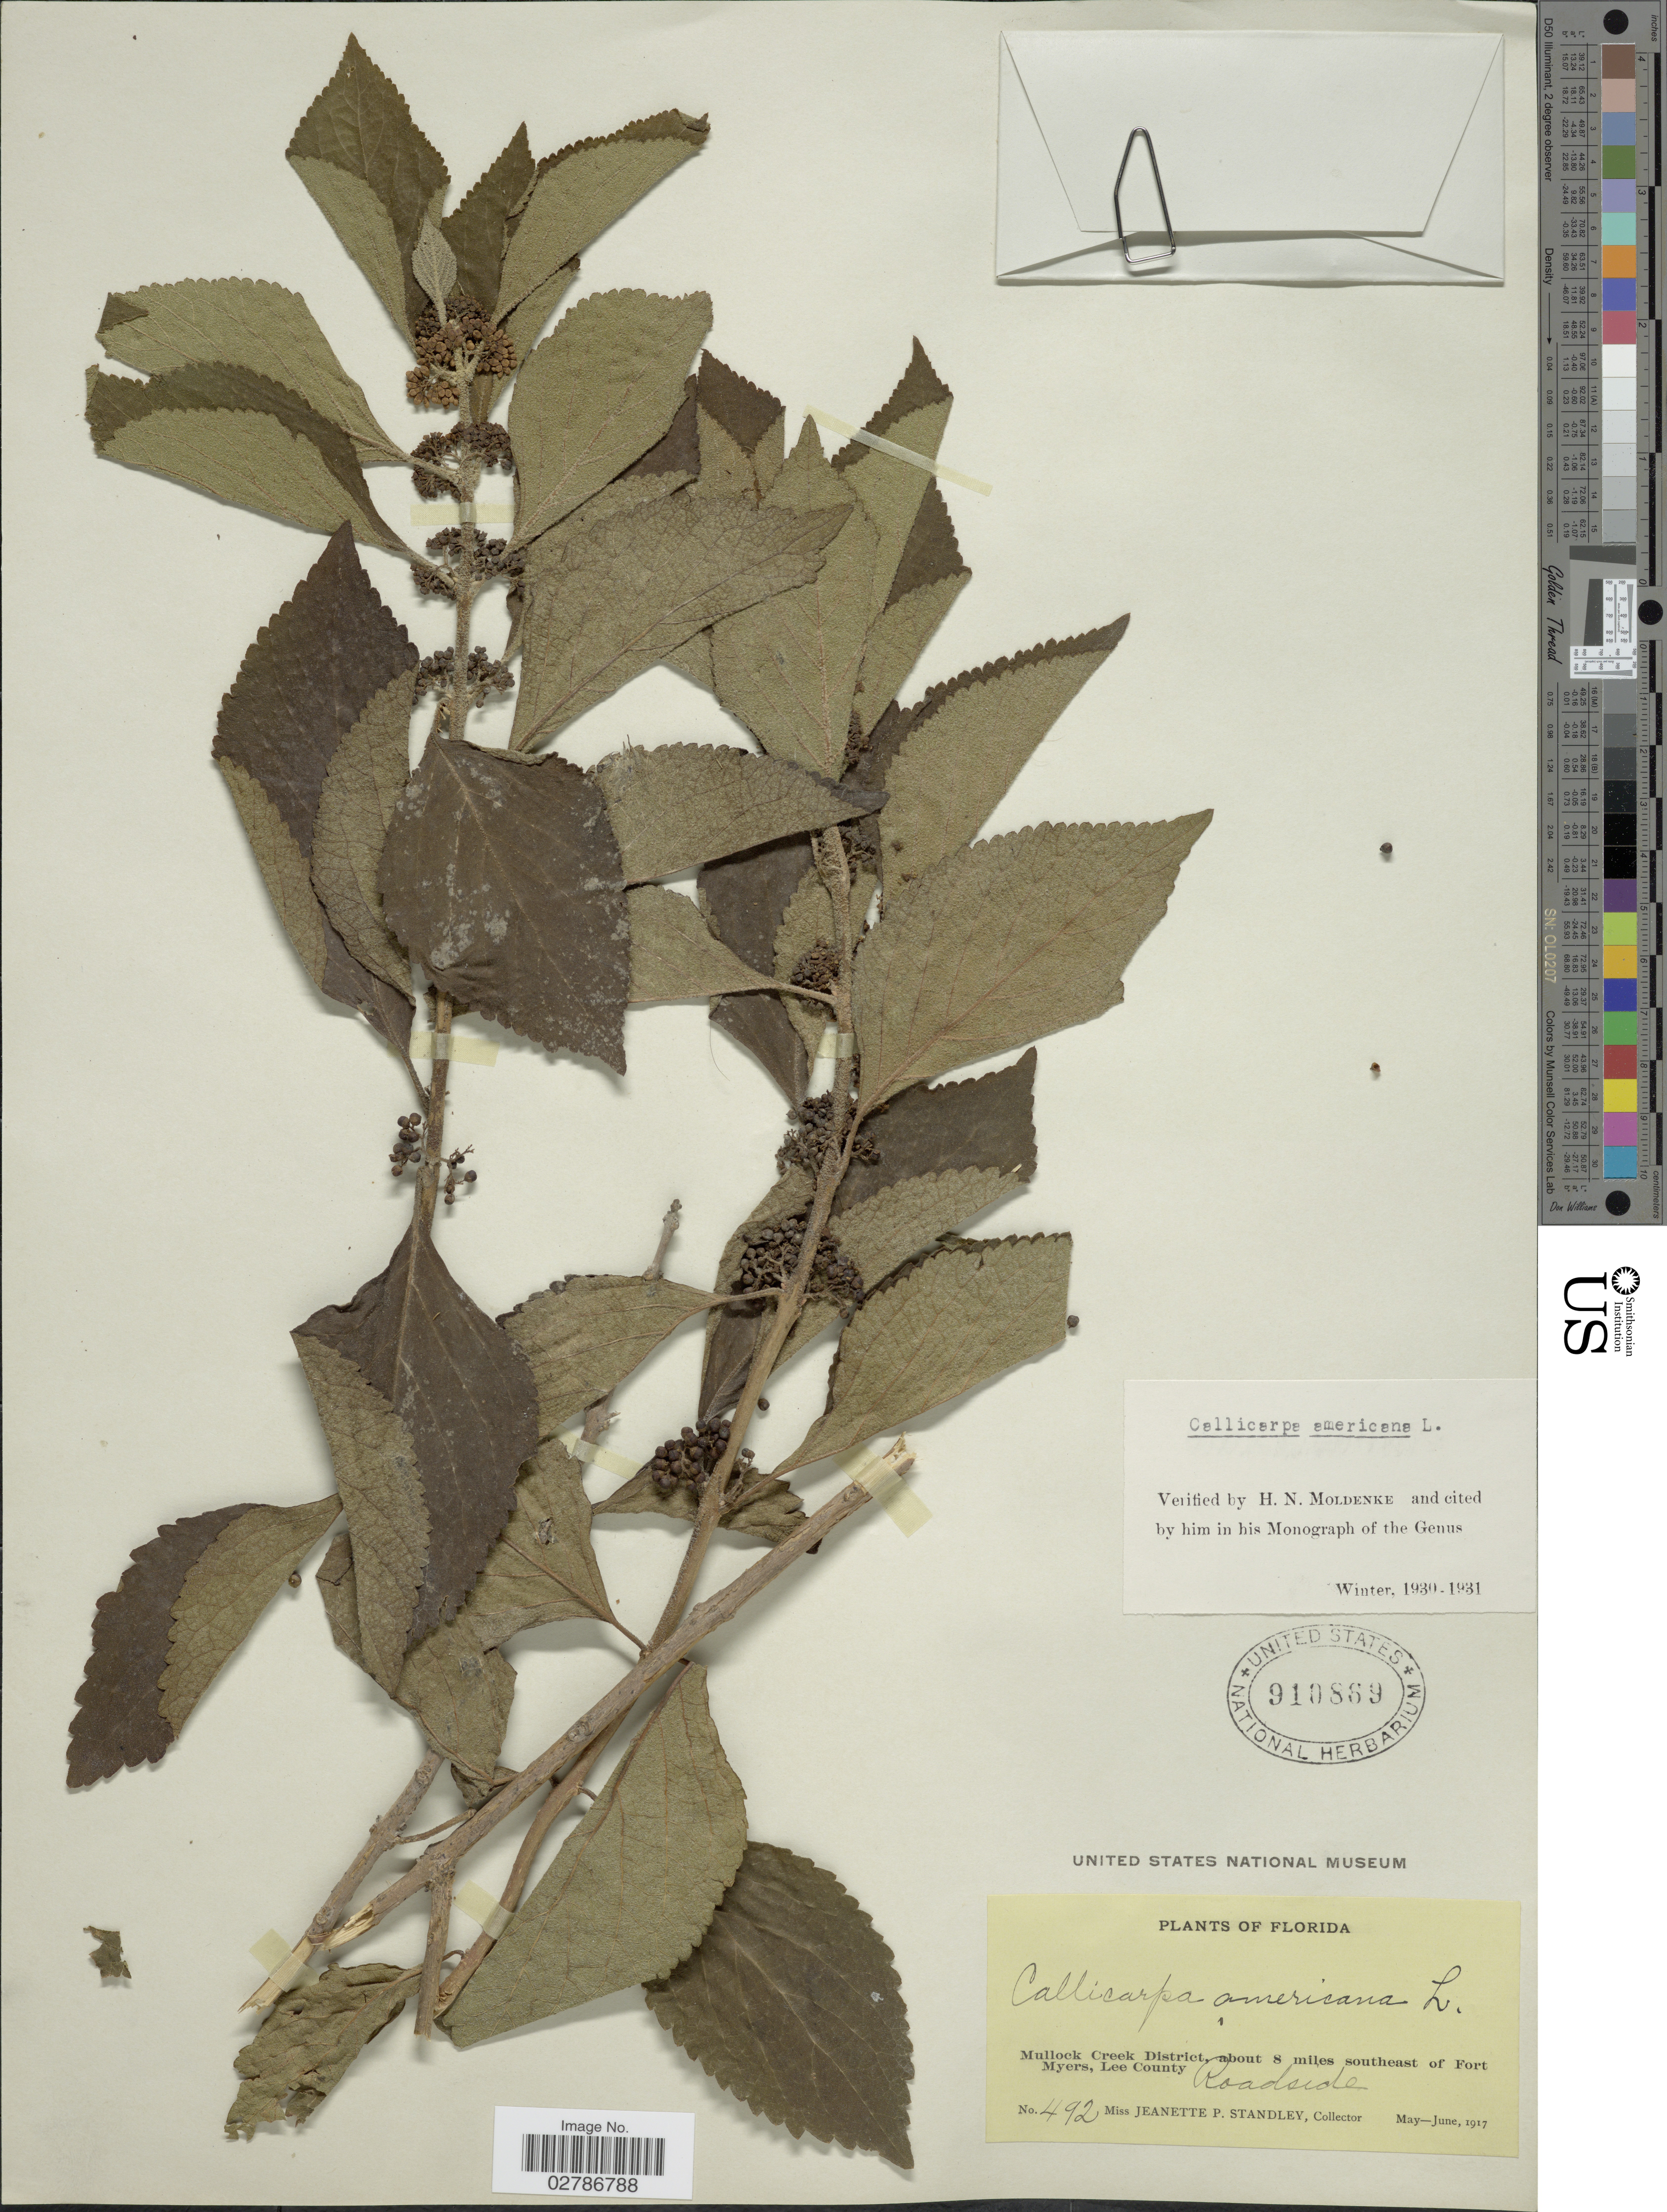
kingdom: Plantae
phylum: Tracheophyta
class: Magnoliopsida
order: Lamiales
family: Lamiaceae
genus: Callicarpa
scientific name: Callicarpa americana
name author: L.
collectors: J. P. Standley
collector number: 492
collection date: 1917-05/1917-06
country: United States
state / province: Florida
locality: Mullock Creek District, about 8 miles southeast of Fort Myers, Lee County.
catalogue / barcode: US 910869